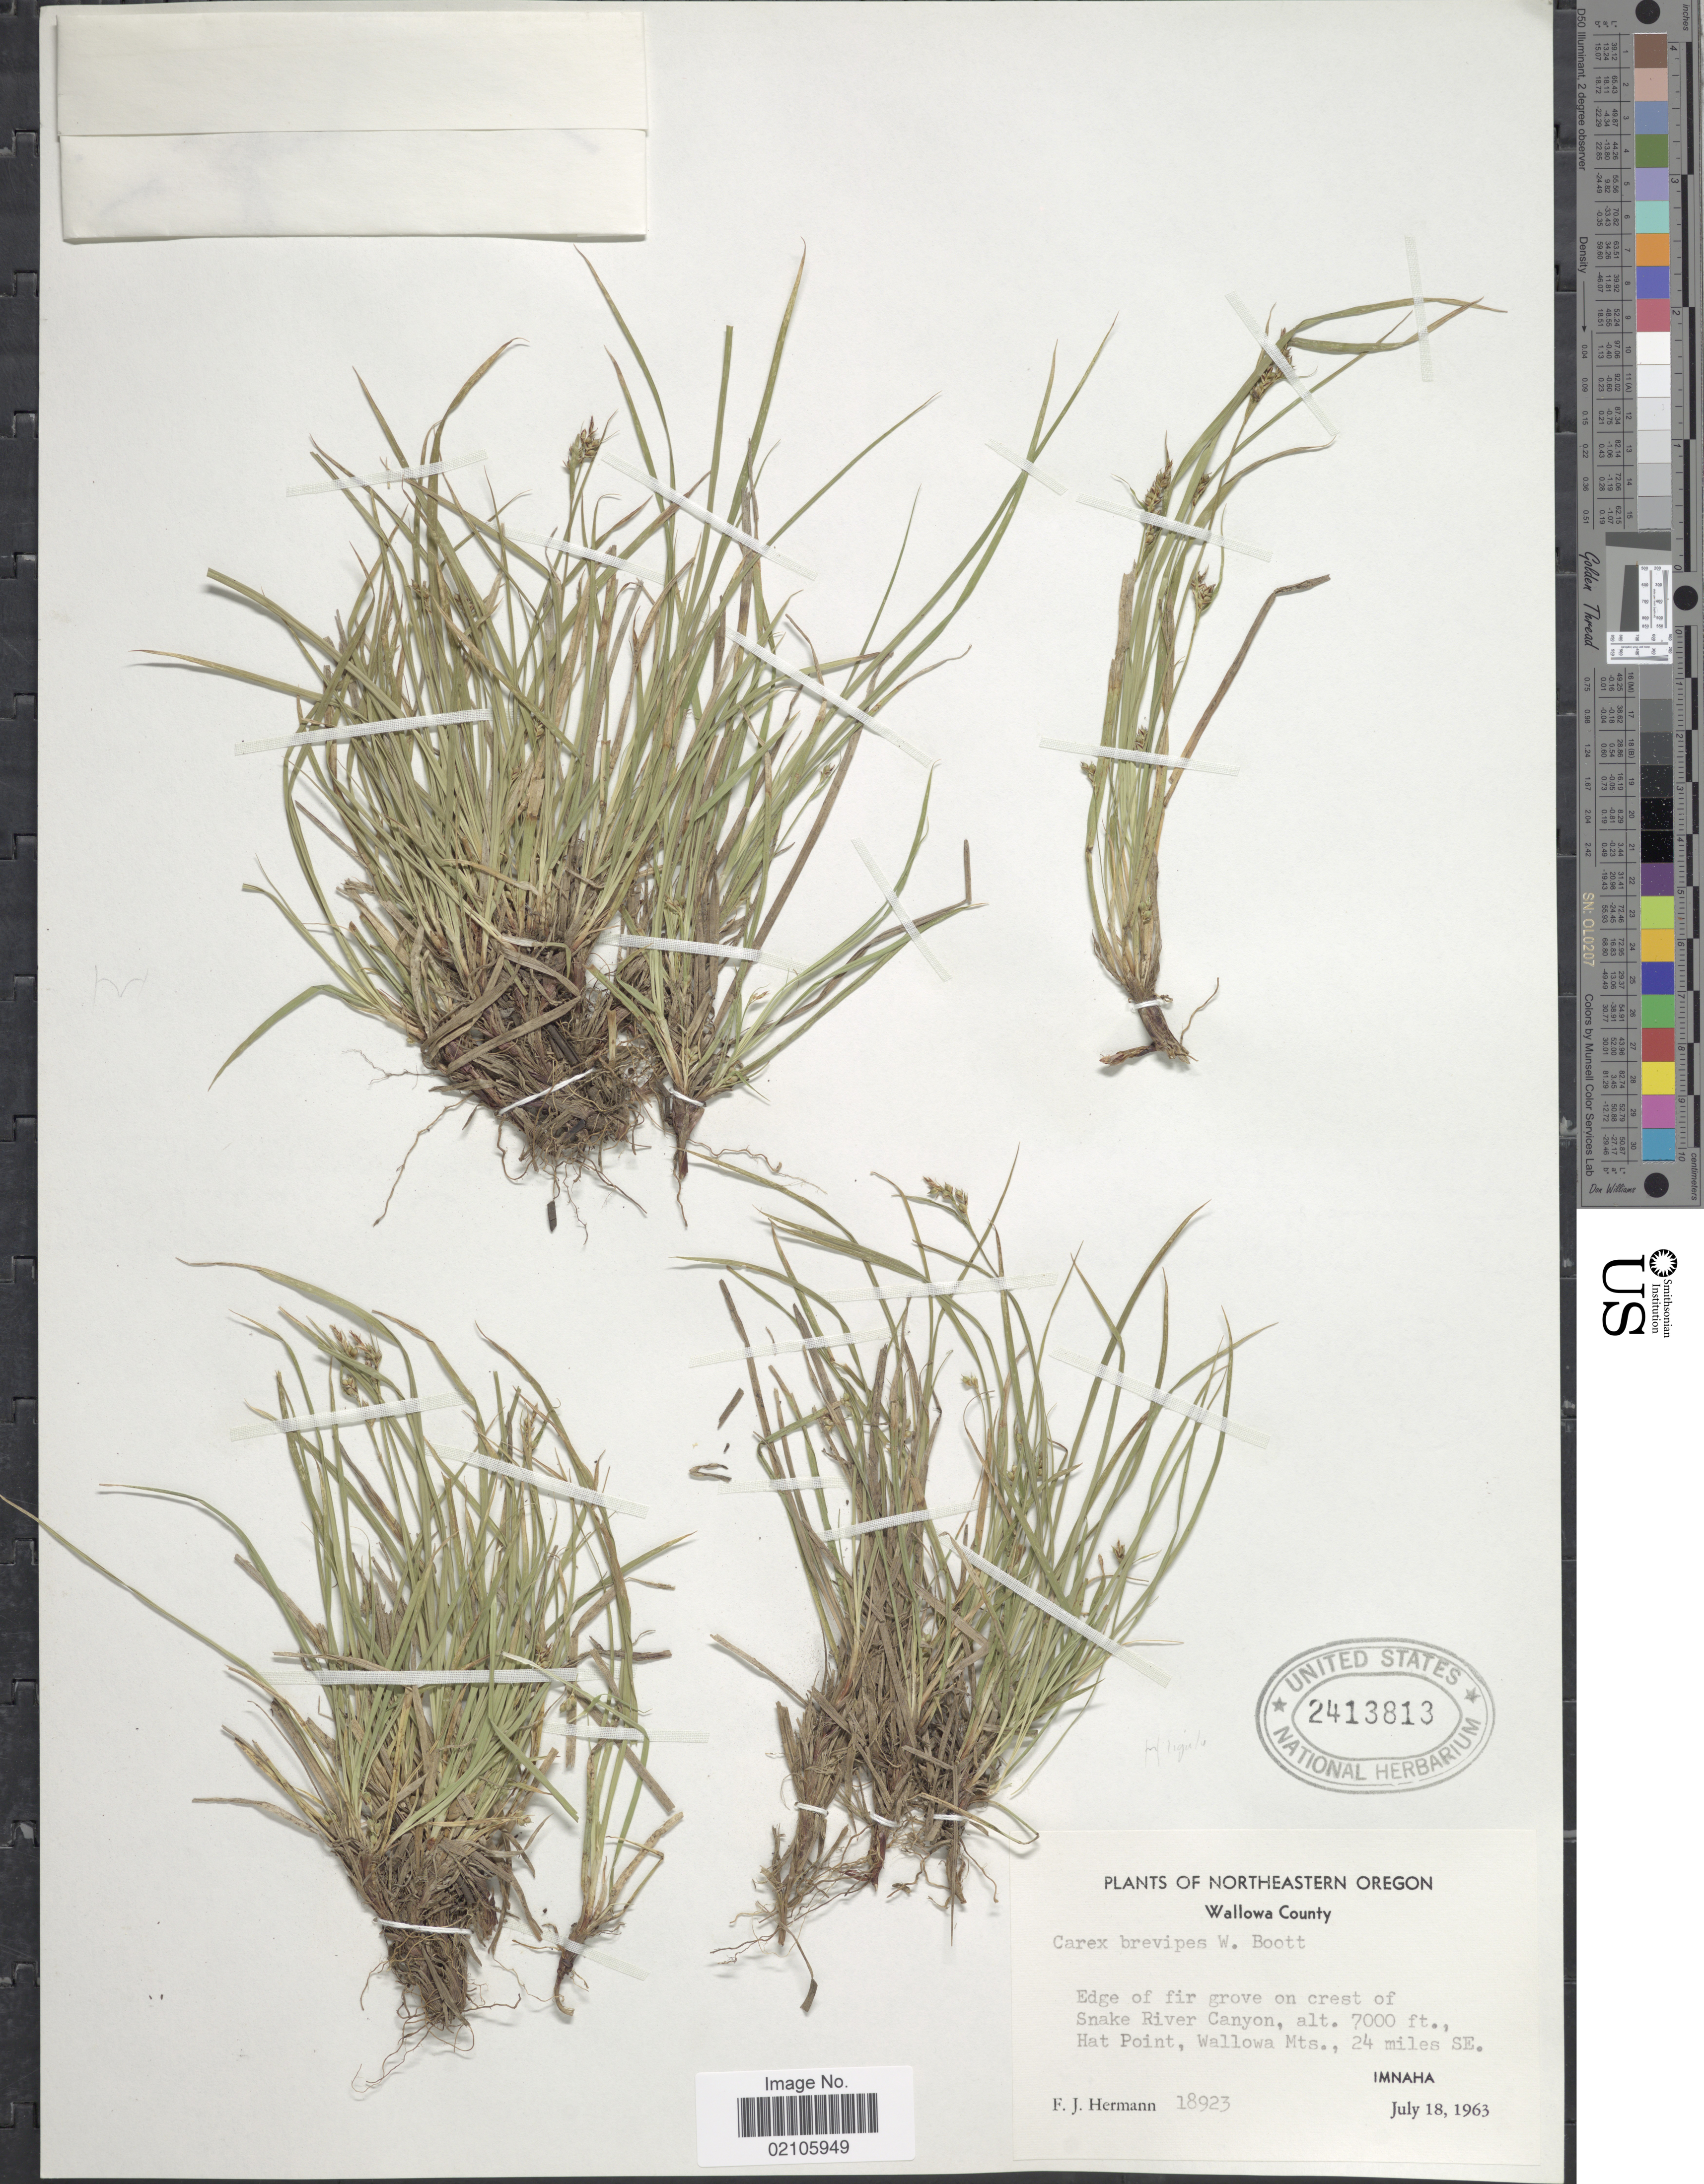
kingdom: Plantae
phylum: Tracheophyta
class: Liliopsida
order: Poales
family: Cyperaceae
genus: Carex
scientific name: Carex rossii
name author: Boott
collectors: F. J. Hermann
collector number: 18923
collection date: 1963-07-18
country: United States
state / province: Oregon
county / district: Wallowa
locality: Northeastern Oregon. wallowa County. Edge of fir grove on crest of Snake River Canyon. Hat point, Wallowa Mts., 24 miles SE Imnaha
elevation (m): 2134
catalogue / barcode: US 2413813